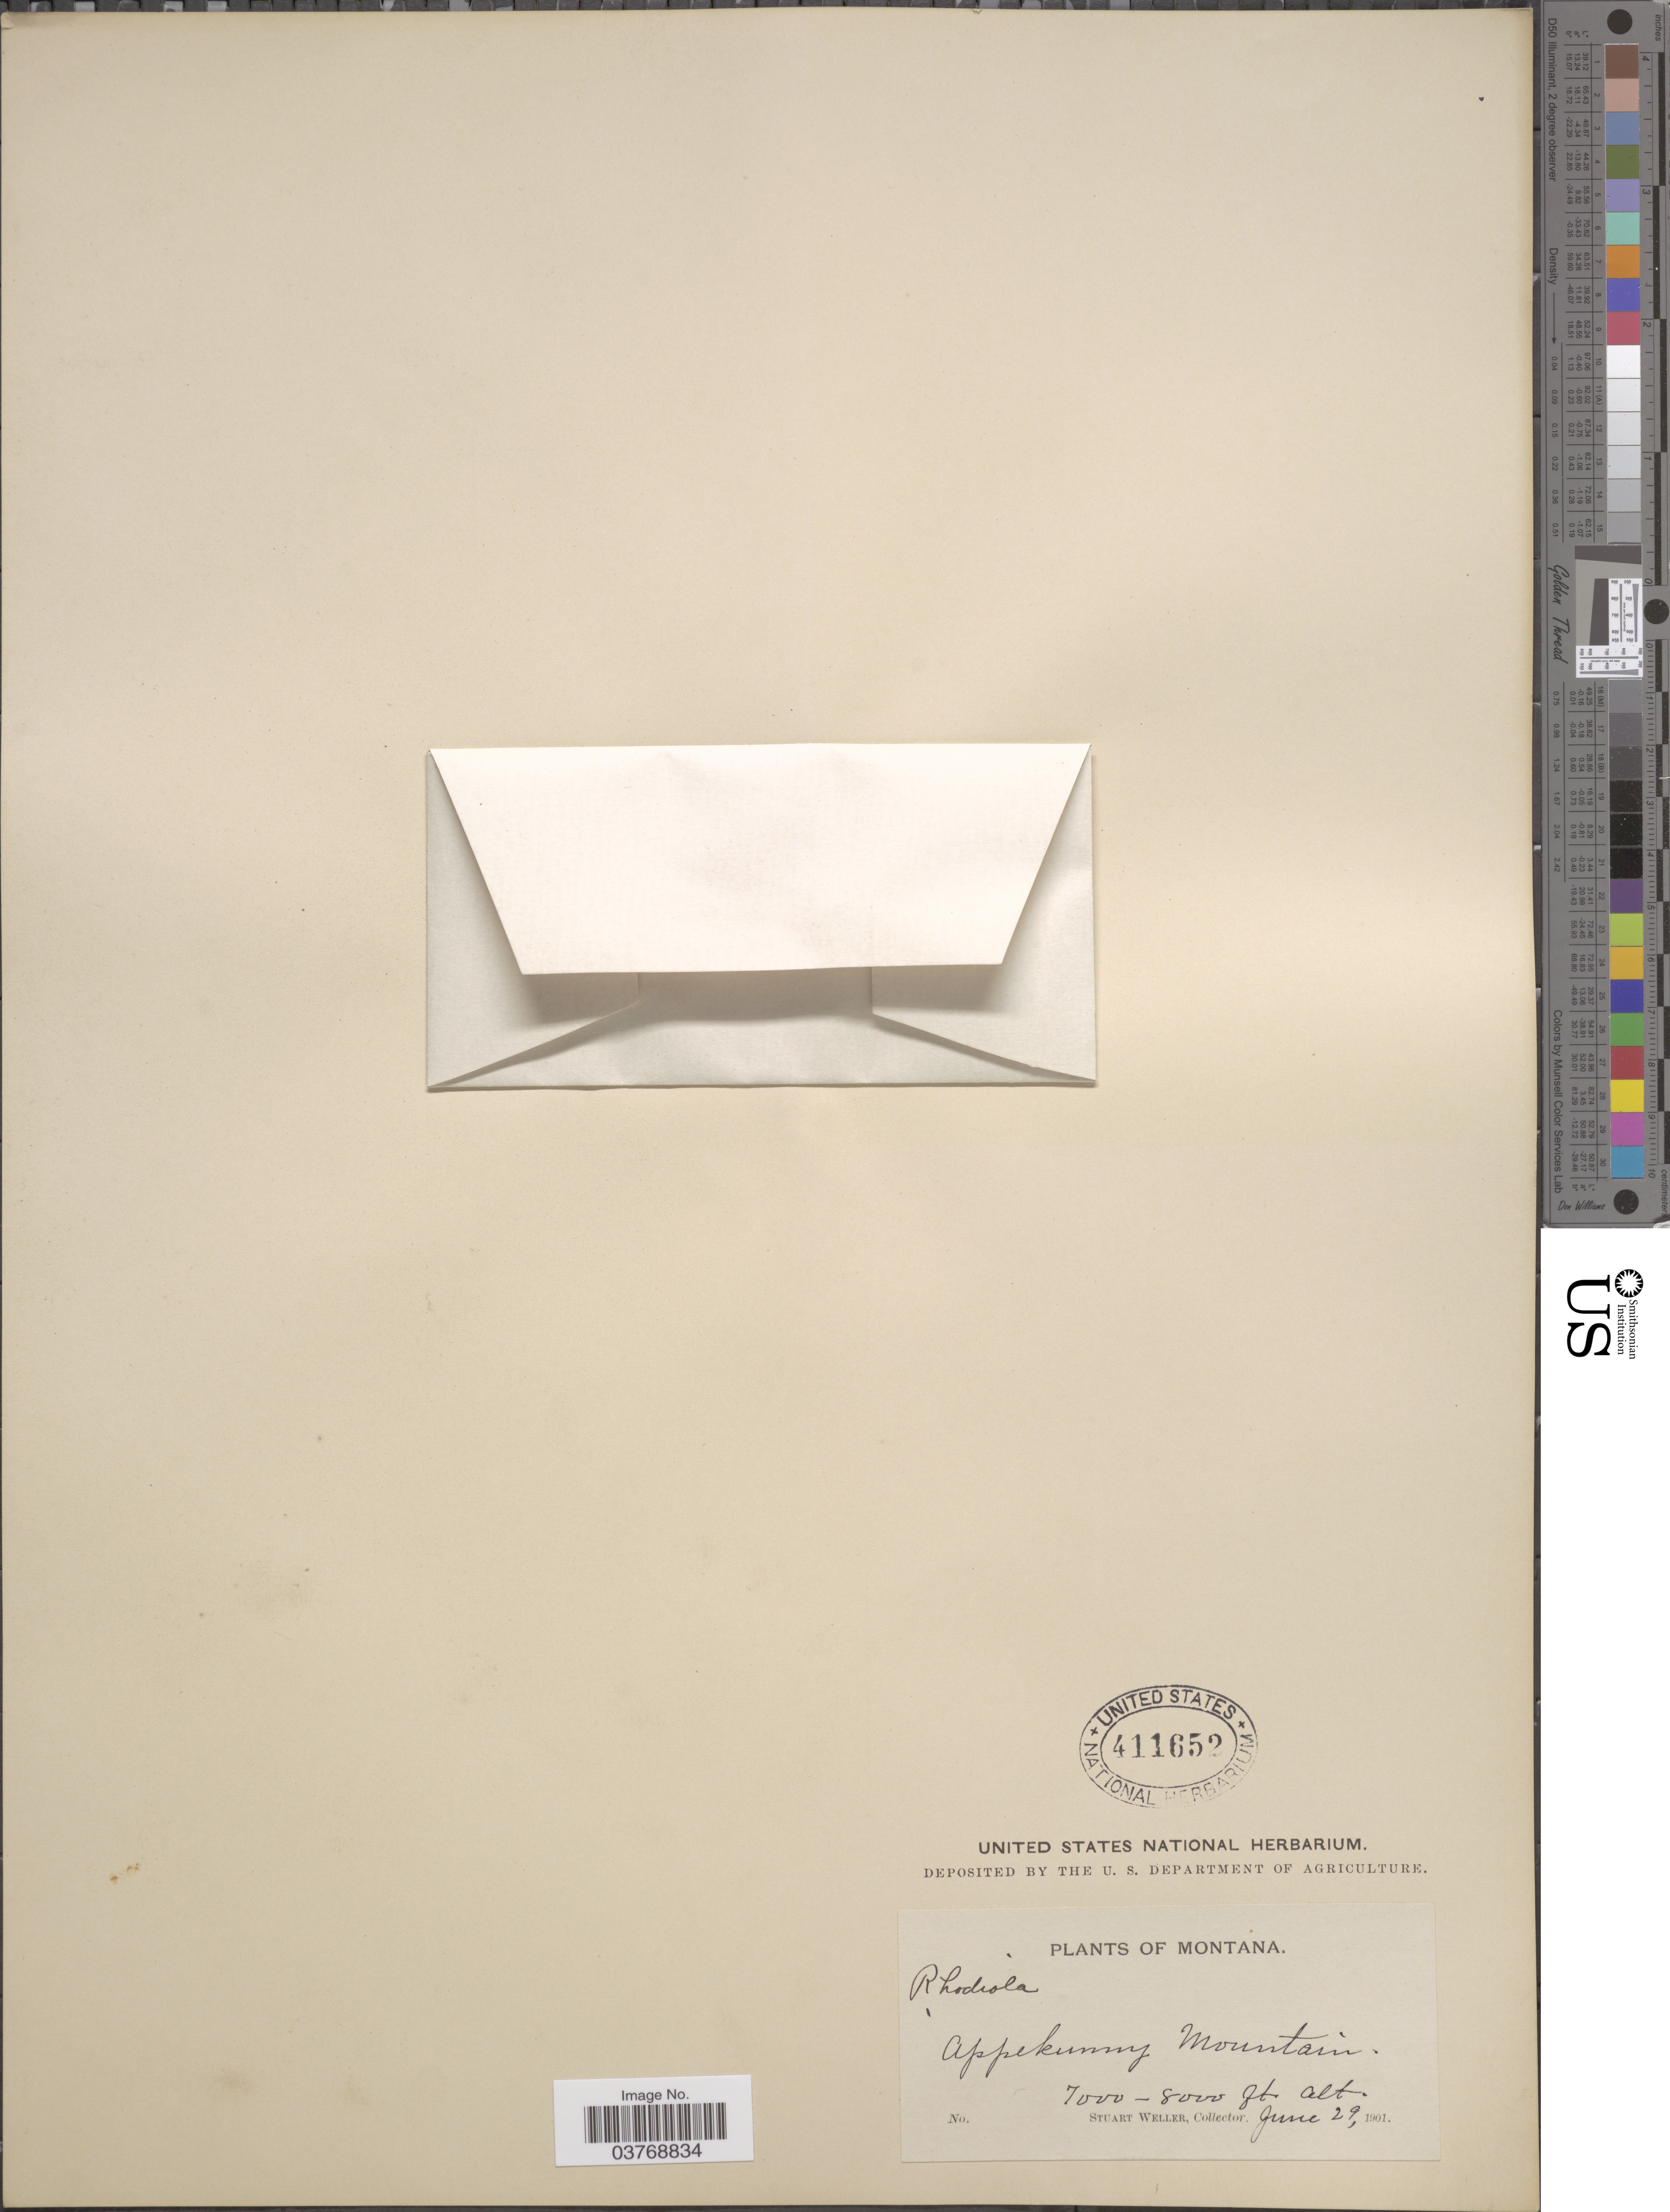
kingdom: Plantae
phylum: Tracheophyta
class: Magnoliopsida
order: Saxifragales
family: Crassulaceae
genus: Rhodiola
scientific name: Rhodiola integrifolia subsp. integrifolia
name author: Raf.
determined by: Strong, Mark T., (BOT), Smithsonian Institution - National Museum of Natural History (UNITED STATES)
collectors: S. Weller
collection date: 1901-06-29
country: United States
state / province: Montana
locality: Appekunny Mountain.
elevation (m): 2134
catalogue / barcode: US 411652